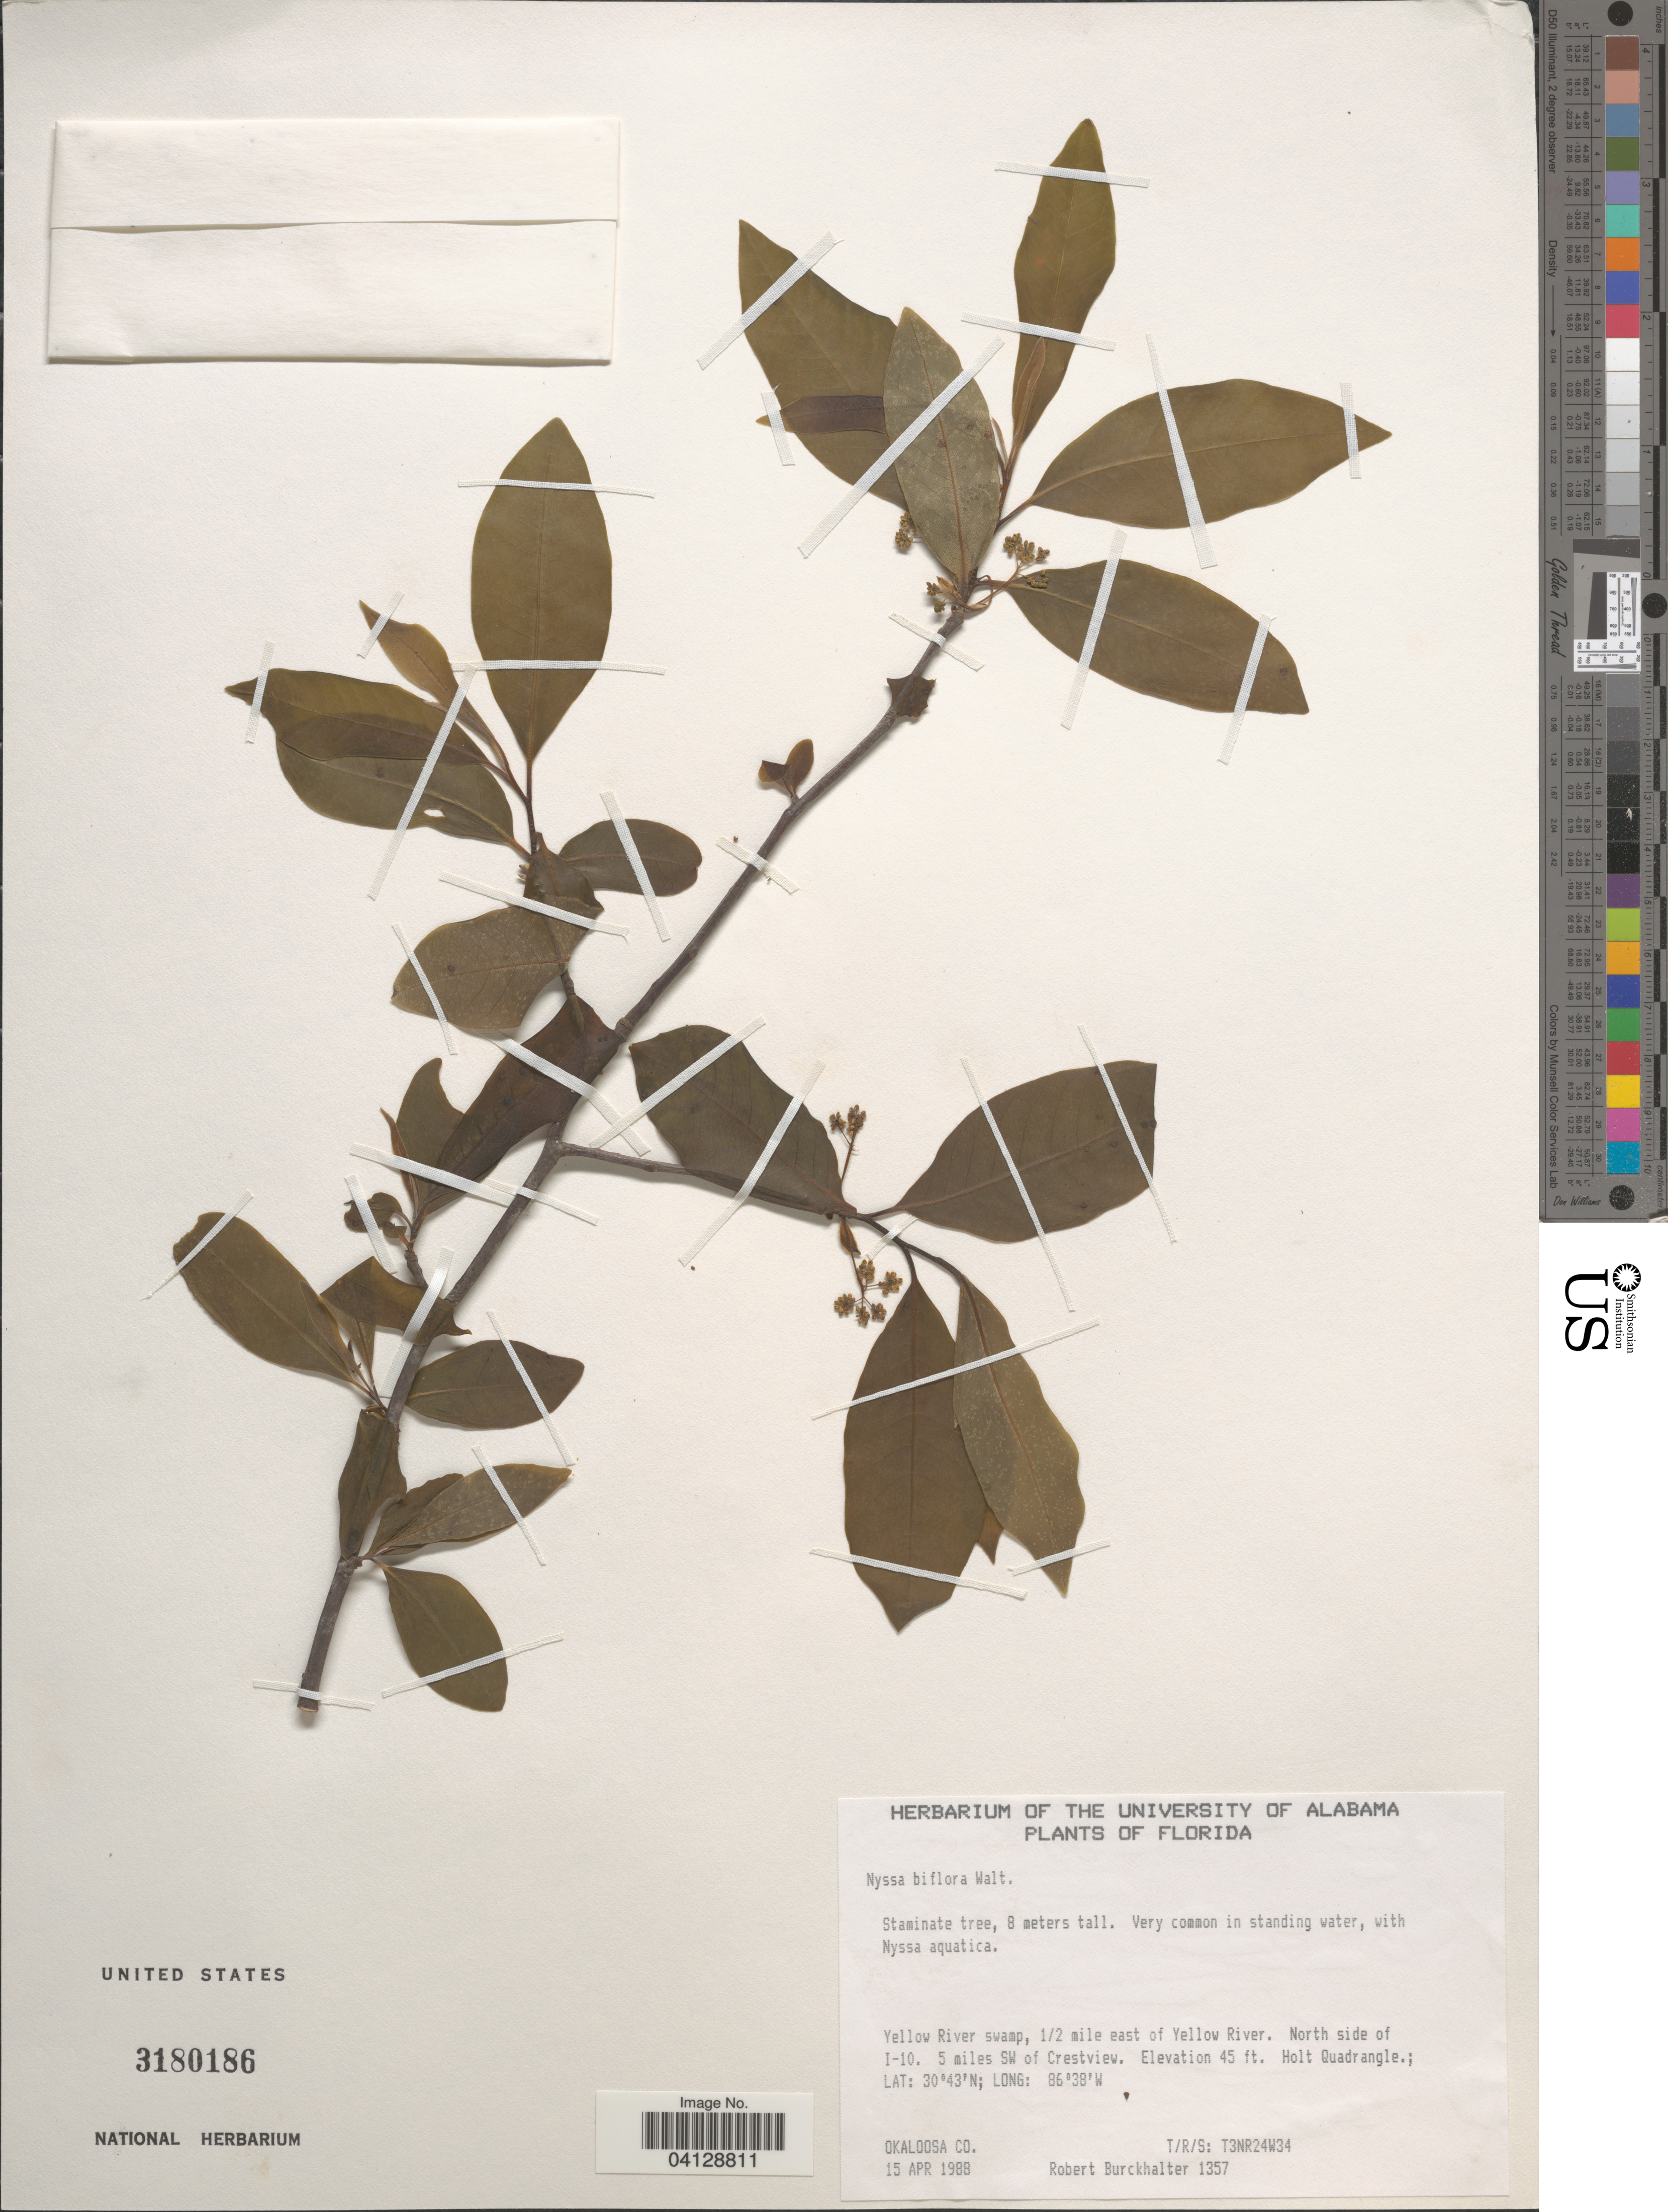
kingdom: Plantae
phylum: Tracheophyta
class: Magnoliopsida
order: Cornales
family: Nyssaceae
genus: Nyssa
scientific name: Nyssa biflora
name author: Walter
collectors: R. Burckhalter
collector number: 1357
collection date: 1988-04-15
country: United States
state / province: Florida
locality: Yellow River swamp, 1/2 mile east of Yellow River. North side of I-10, 5 miles SW of Crestview. Holt Quadrangle. Okaloosa Co. T/R/S: T3NR24W34.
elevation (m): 14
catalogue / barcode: US 3180186